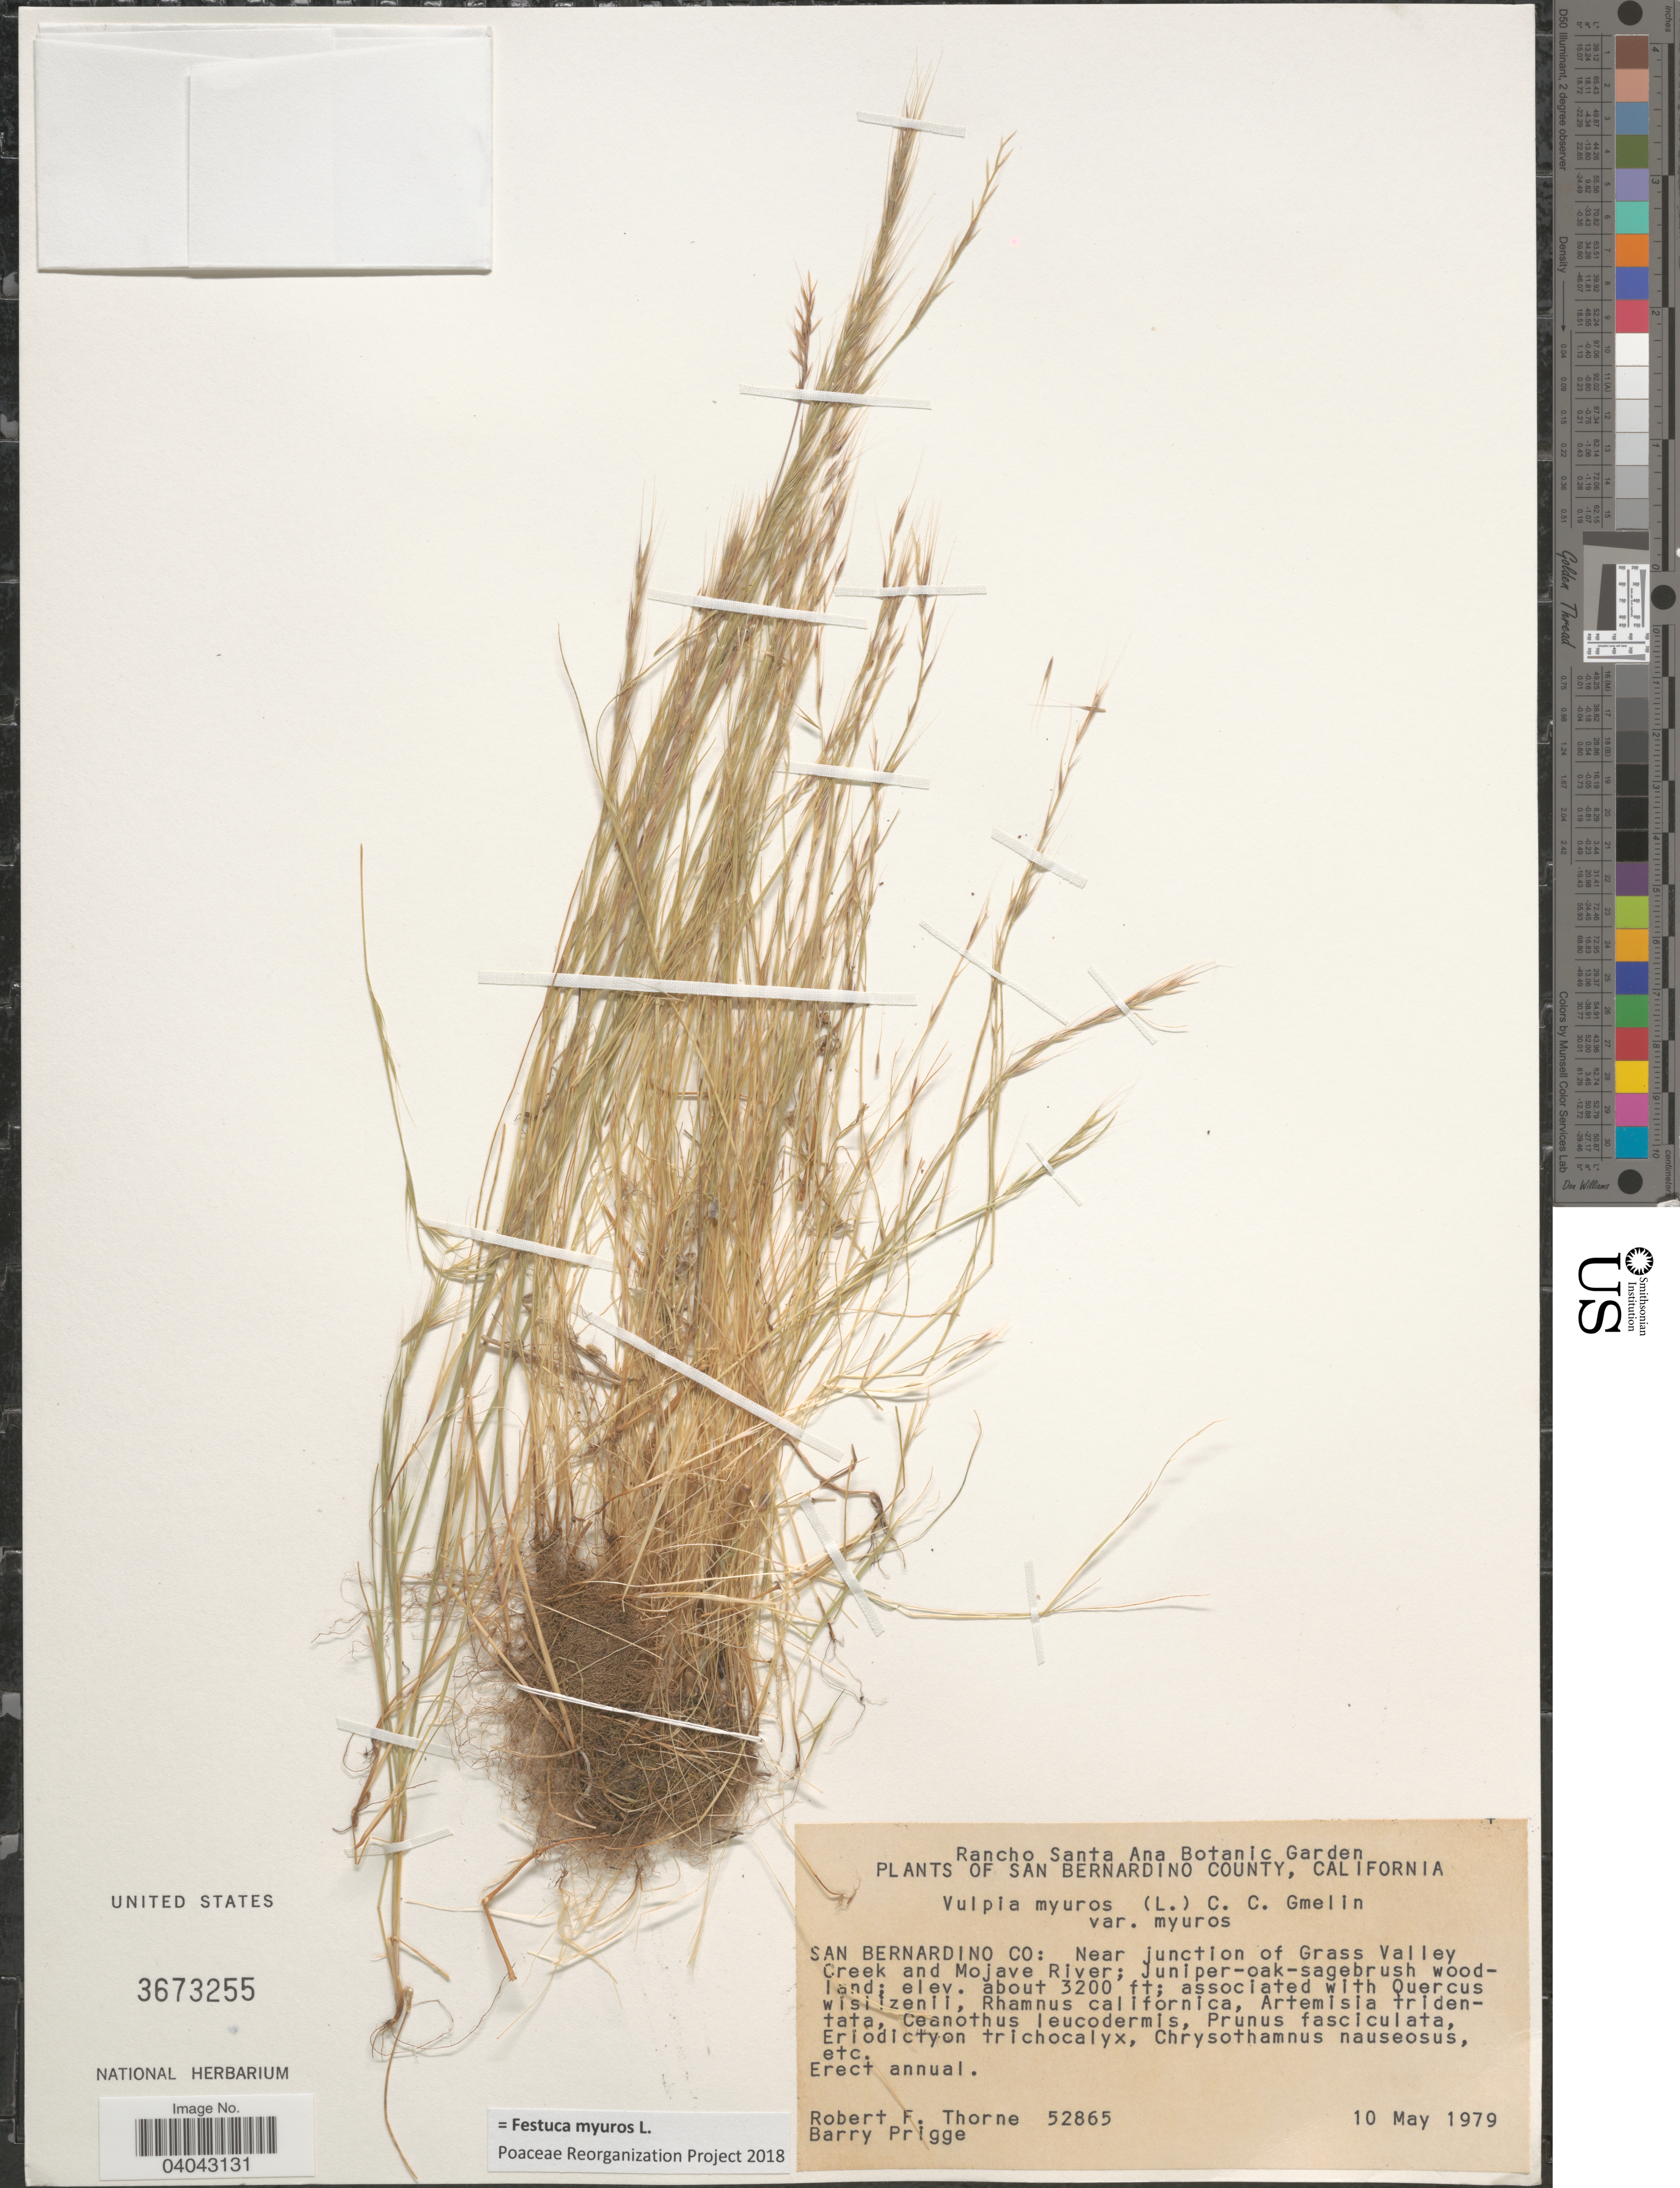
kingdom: Plantae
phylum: Tracheophyta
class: Liliopsida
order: Poales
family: Poaceae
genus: Festuca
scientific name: Festuca myuros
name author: L.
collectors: R. F. Thorne & B. Prigge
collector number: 52865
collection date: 1979-05-10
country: United States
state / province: California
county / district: San Bernardino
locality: San Bernardino County. San Bernardino Co: Near Junction of Grass Valley Creek and Mojave River.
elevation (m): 975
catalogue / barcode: US 3673255